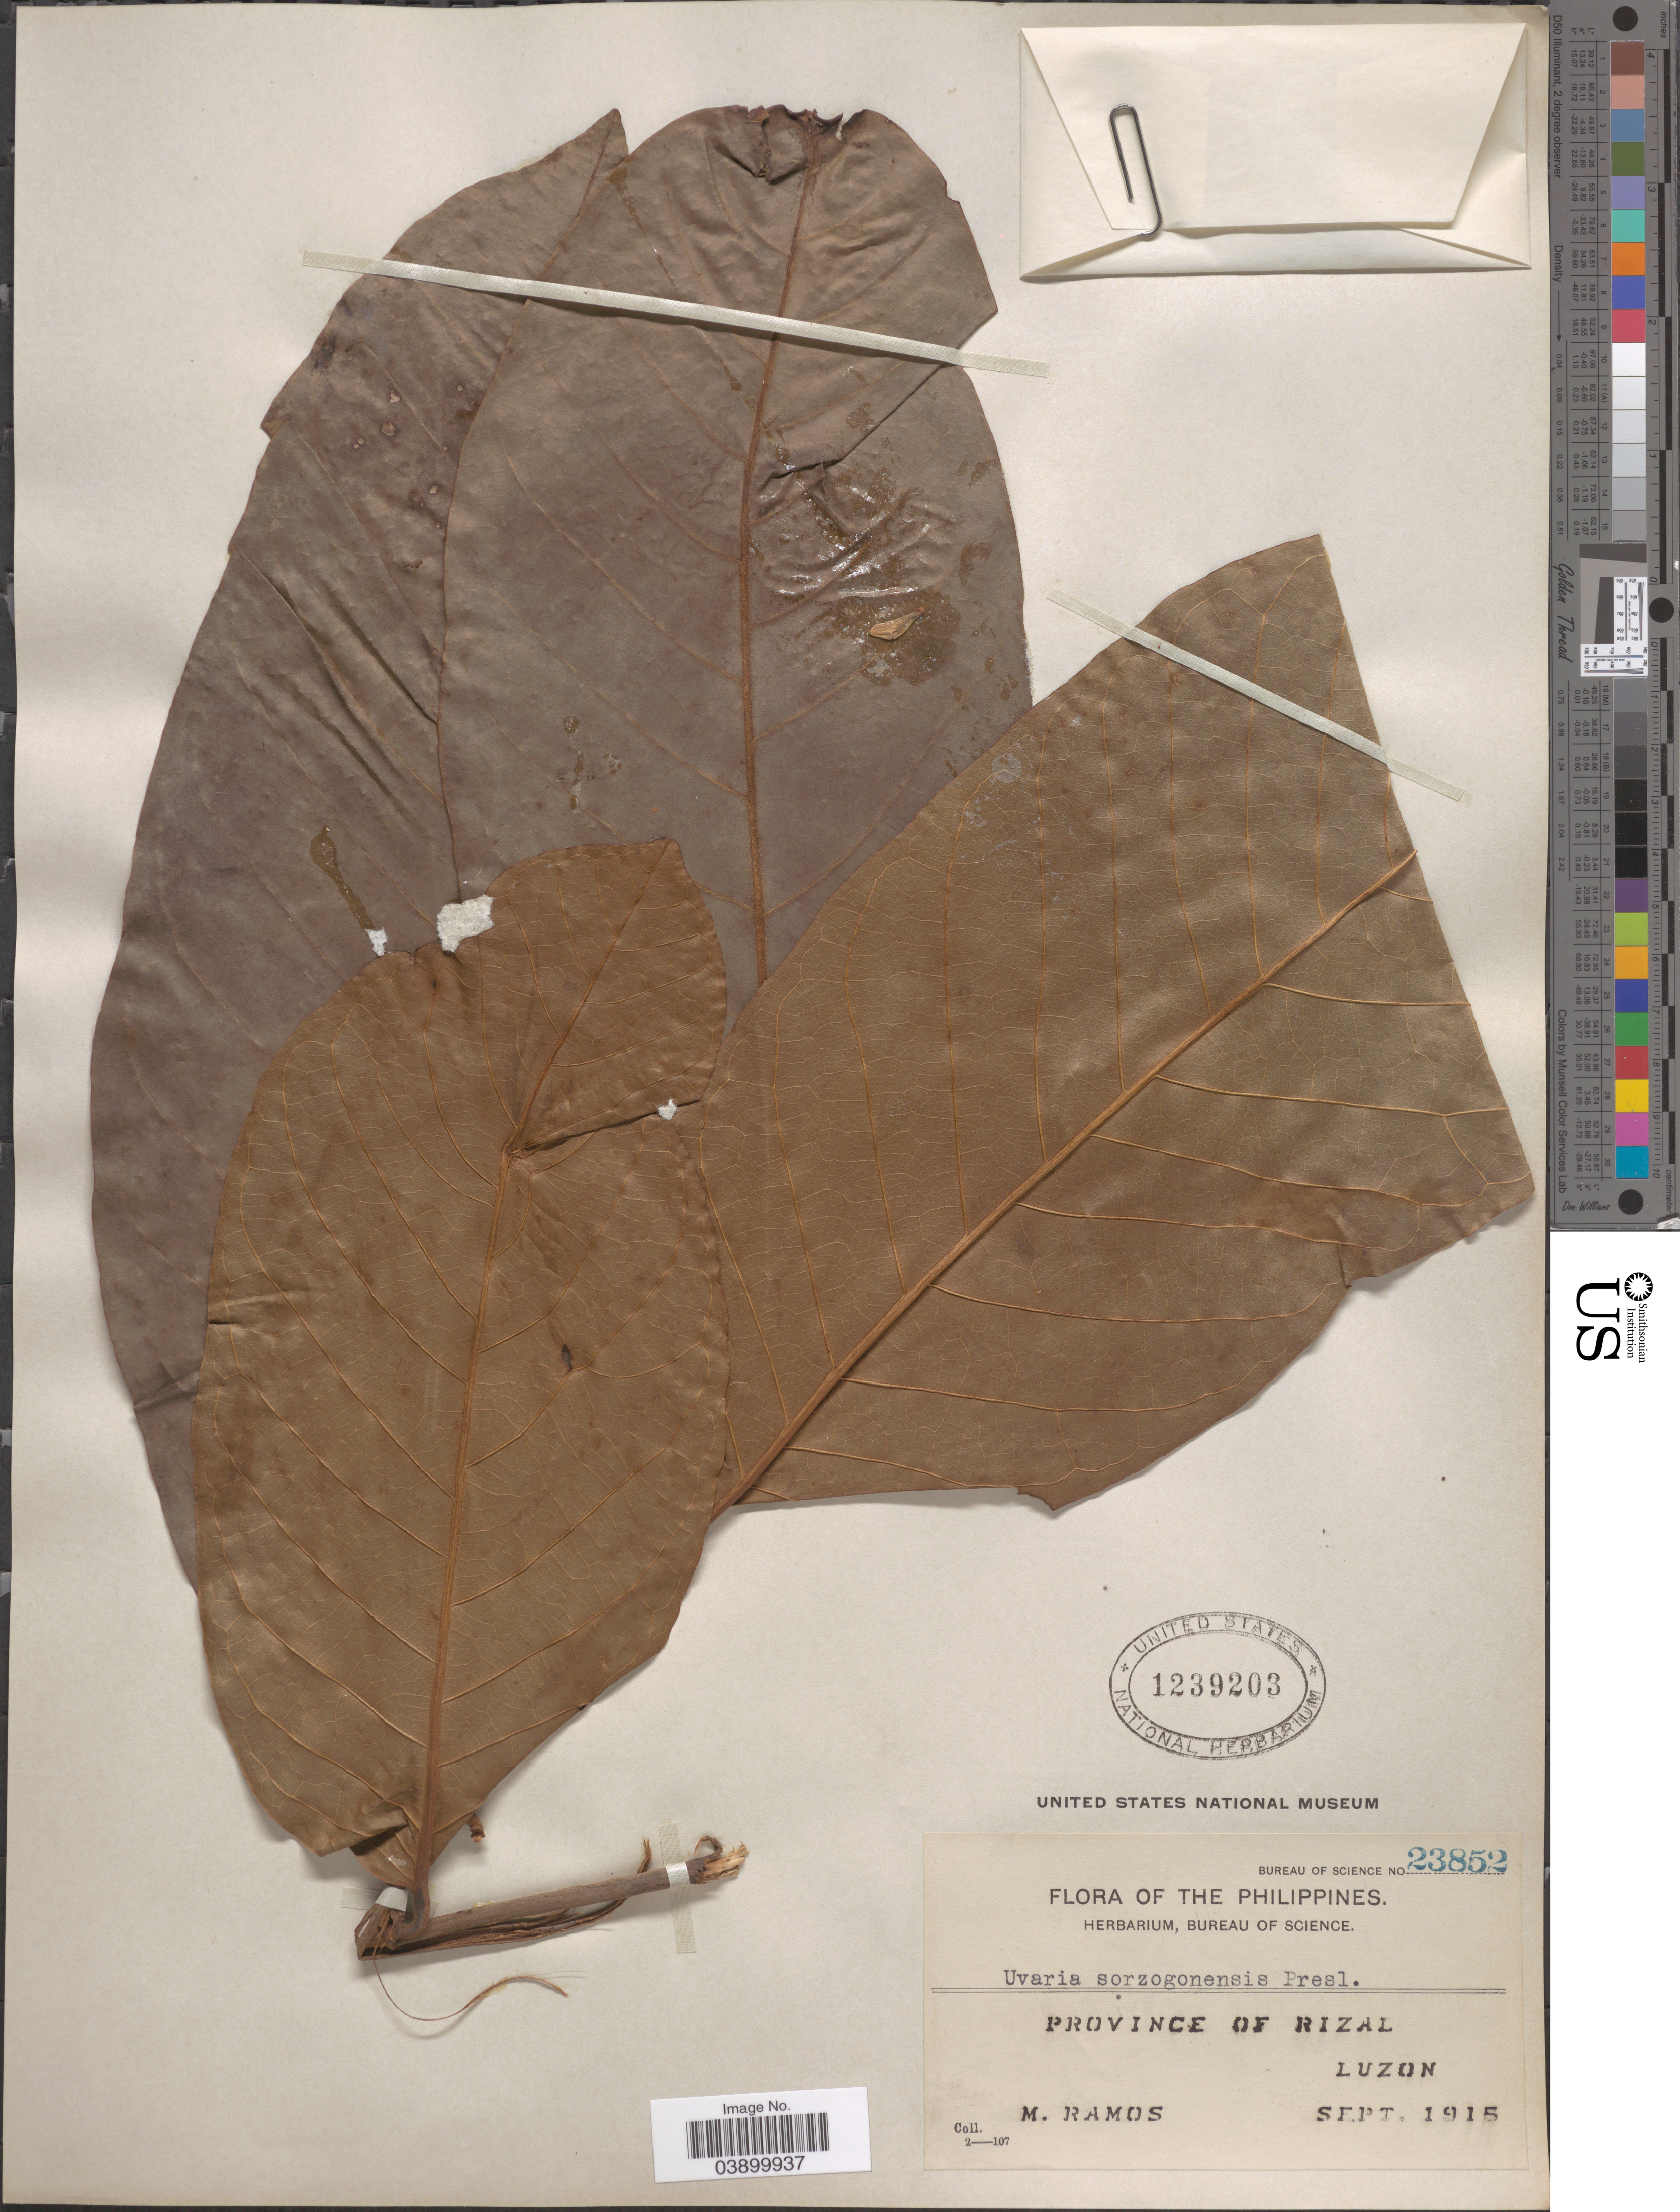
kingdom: Plantae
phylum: Tracheophyta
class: Magnoliopsida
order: Magnoliales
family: Annonaceae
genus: Uvaria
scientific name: Uvaria sorzogonensis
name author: C. Presl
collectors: M. Ramos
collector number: Bureau of Science 23852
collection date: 1915-09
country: Philippines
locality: Province of Rizal, Luzon.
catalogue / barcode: US 1239203